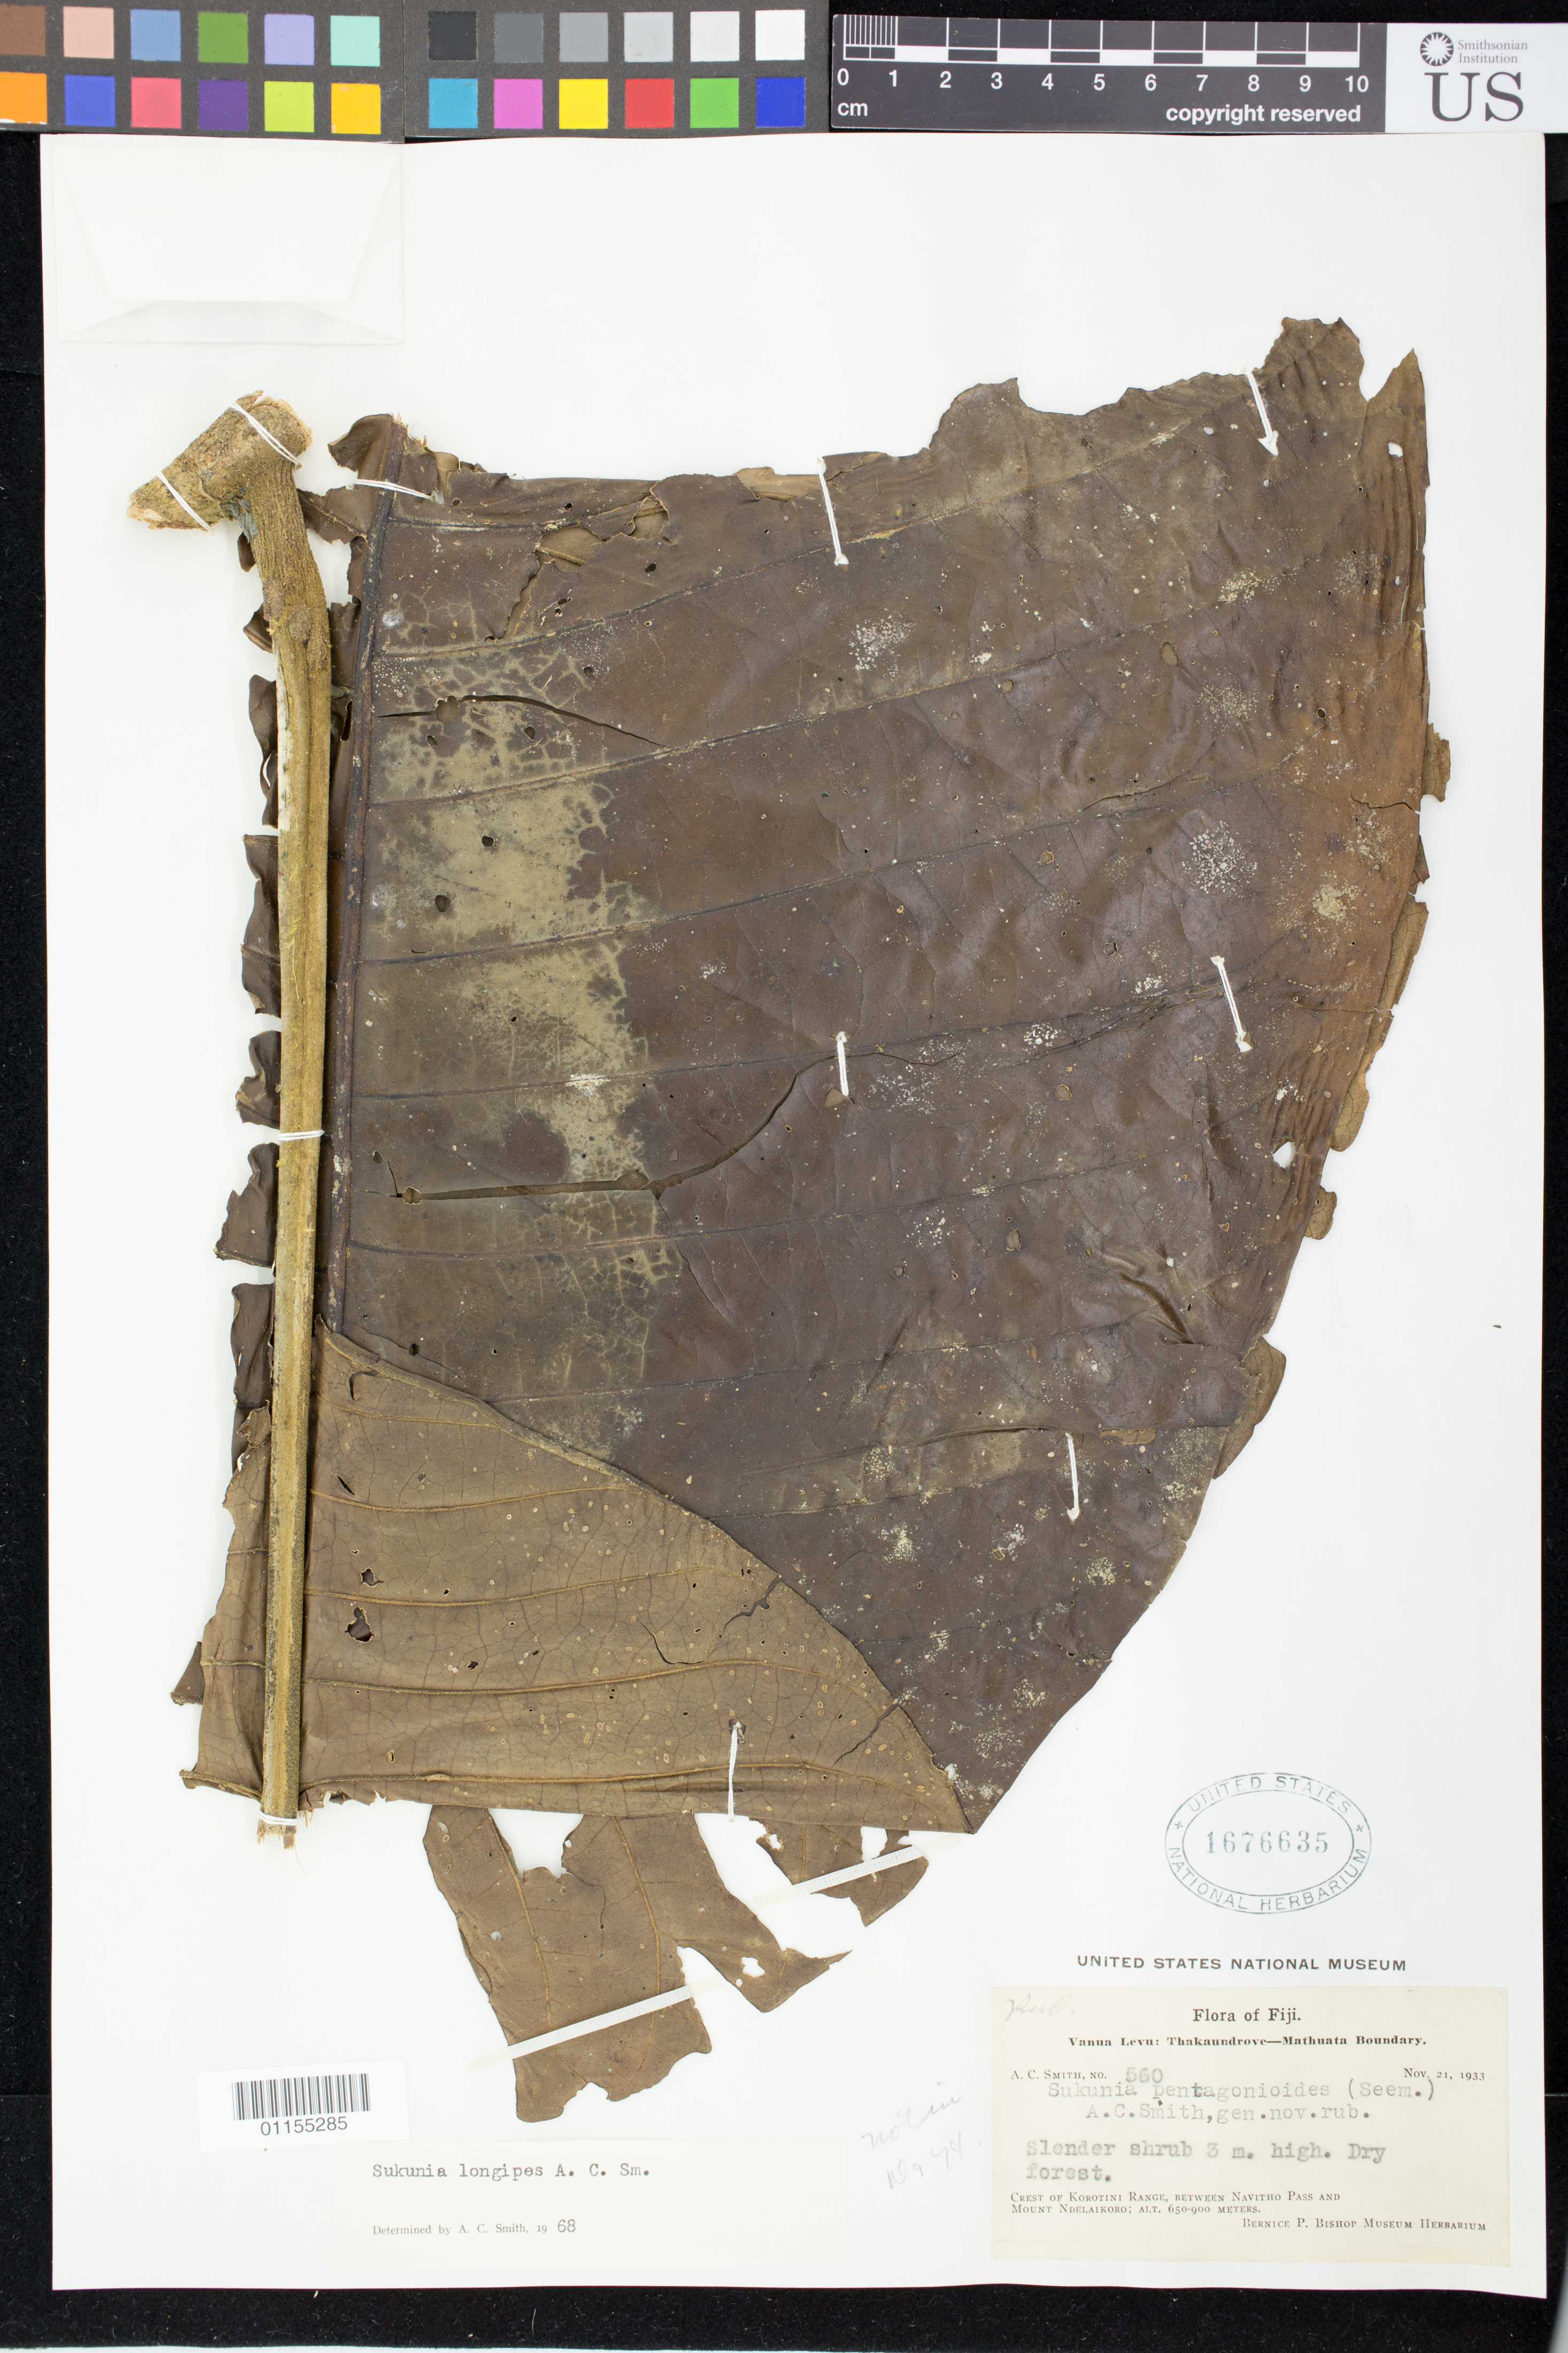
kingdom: Plantae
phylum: Tracheophyta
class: Magnoliopsida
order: Gentianales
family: Rubiaceae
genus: Sukunia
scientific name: Sukunia longipes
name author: A.C. Sm.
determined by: Smith, A. C.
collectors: A. C. Smith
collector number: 560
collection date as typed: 21 Nov 1933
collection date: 1933-11-21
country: Fiji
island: Vanua Levu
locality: Thakaunfdrove-mathuata boundary, crest of Korotini Range, between Navitho Pass & Mt. Ndelaikoro. [Vanua Levu Group]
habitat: Dry forest.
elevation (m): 650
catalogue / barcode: US 1676635